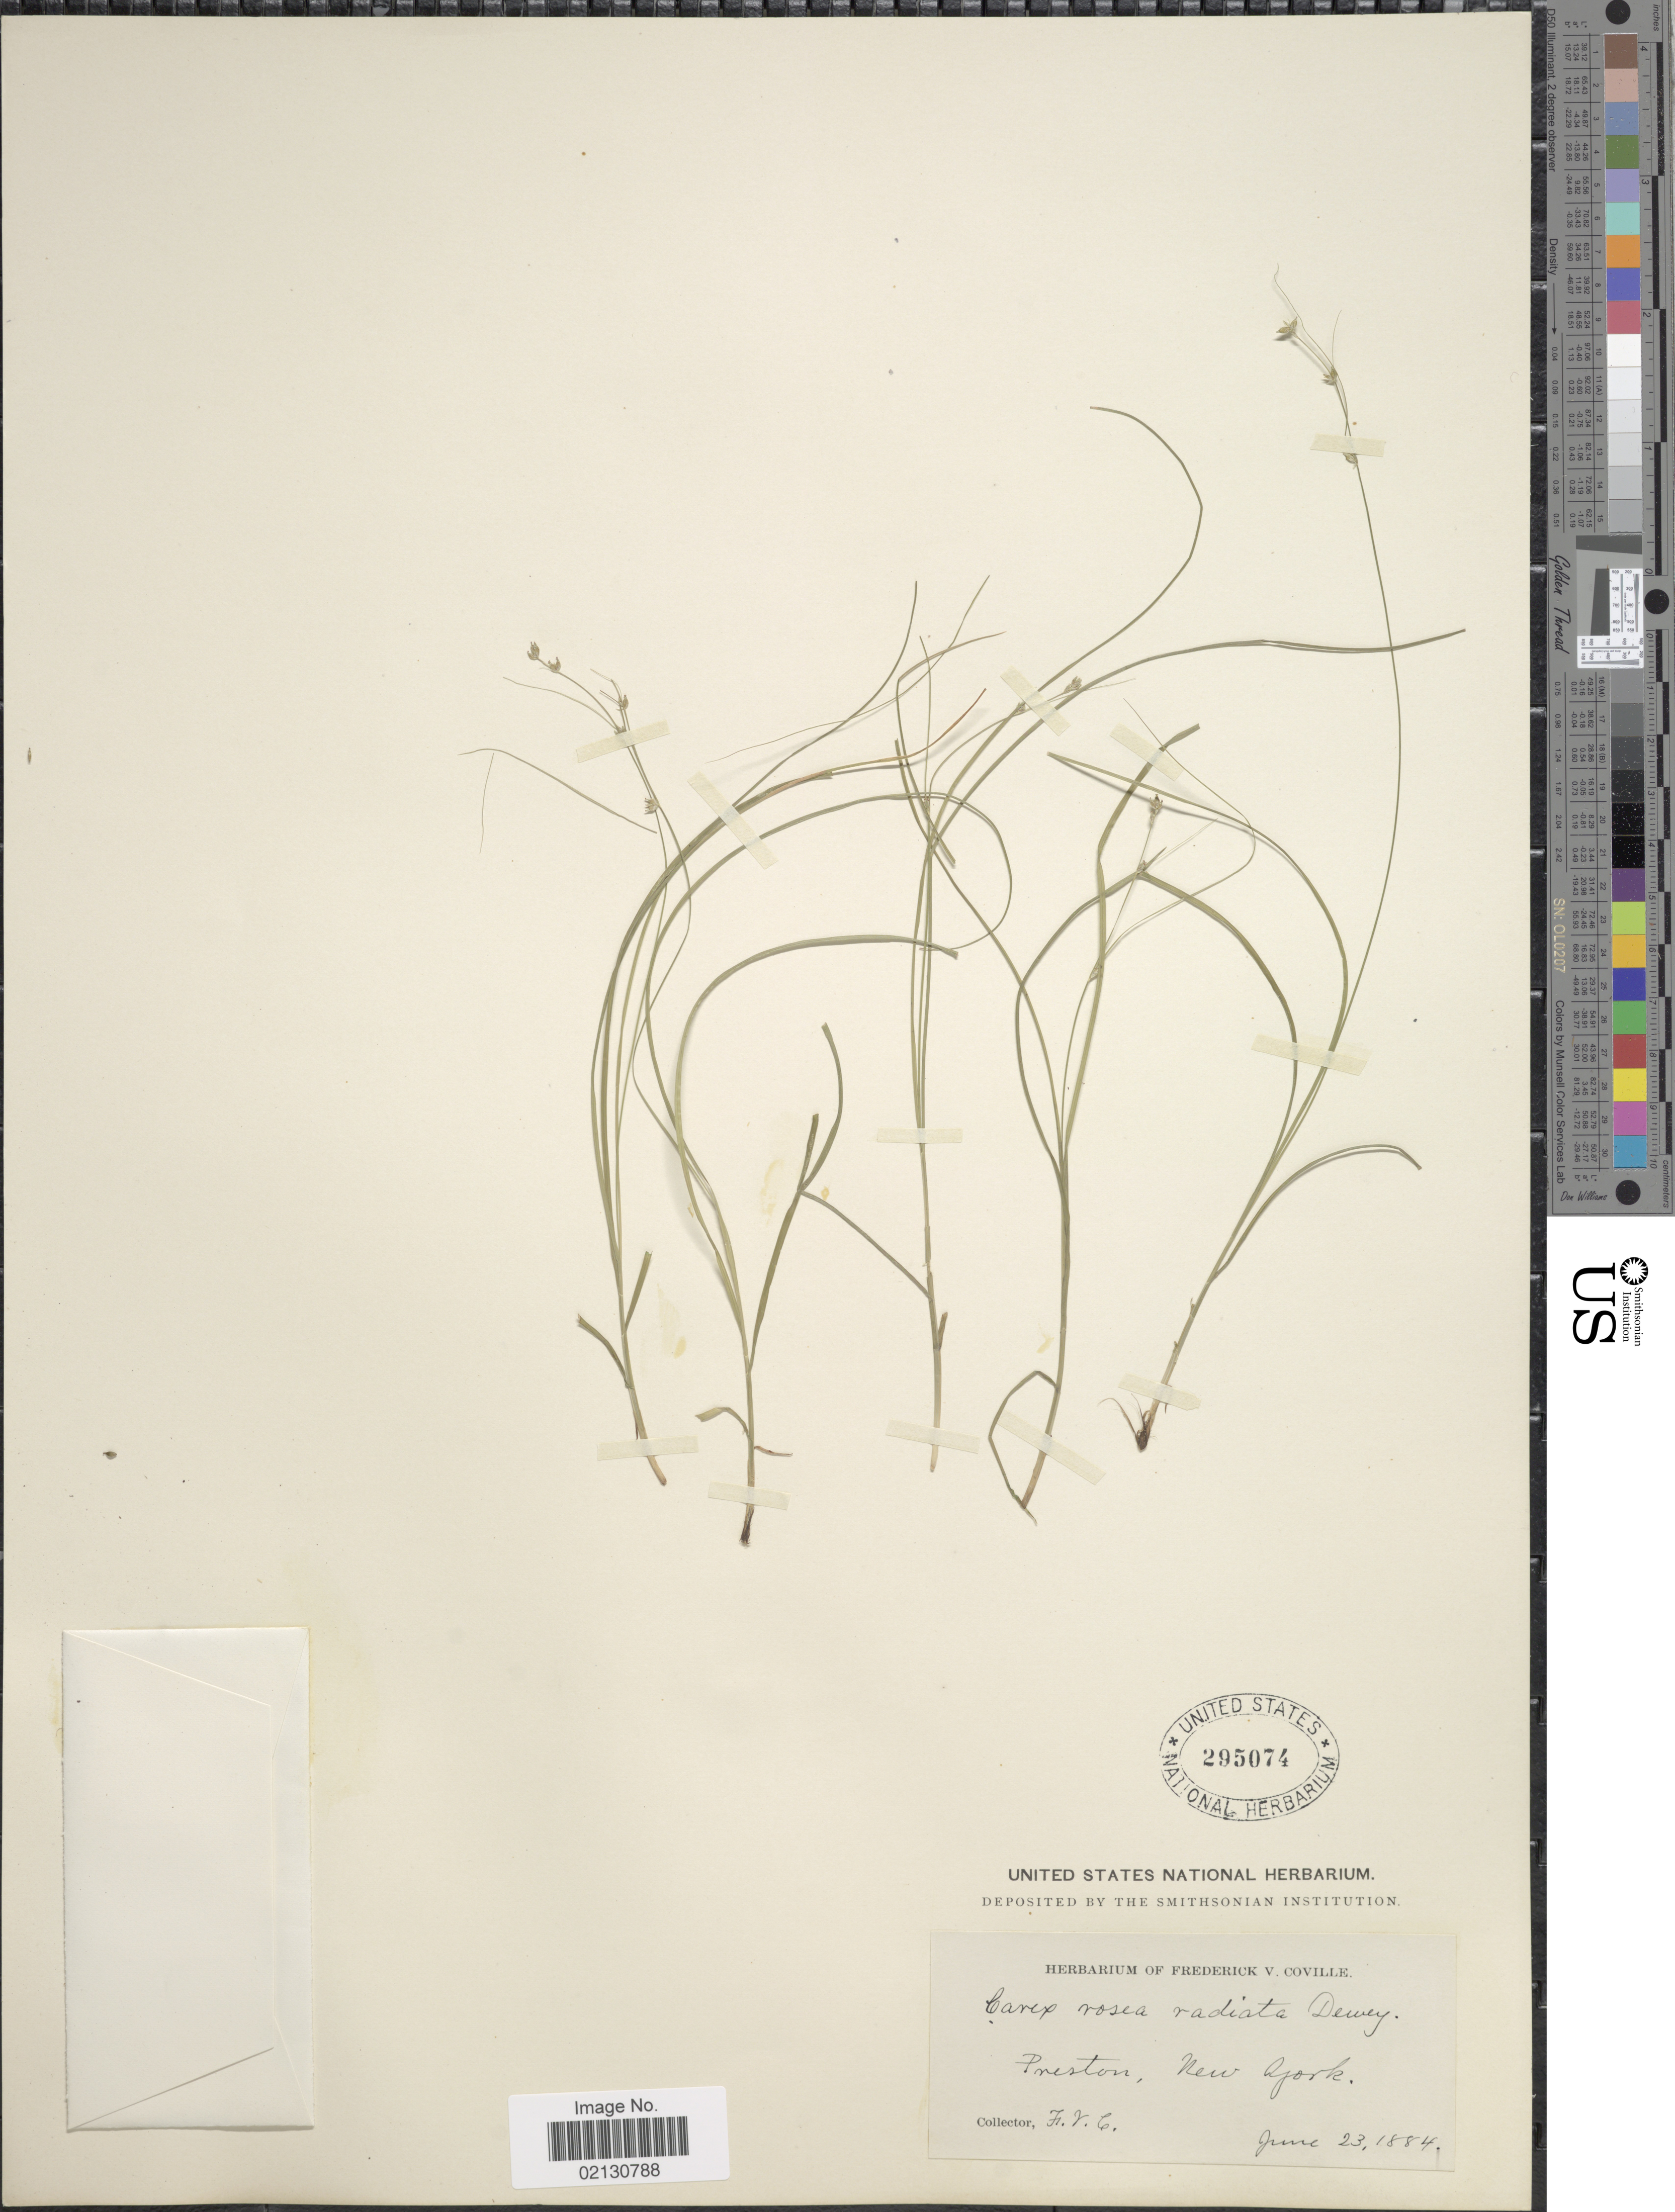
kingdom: Plantae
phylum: Tracheophyta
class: Liliopsida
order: Poales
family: Cyperaceae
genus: Carex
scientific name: Carex radiata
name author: (Wahlenb.) Small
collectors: F. V. Coville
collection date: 1884-06-23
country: United States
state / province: New York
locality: Preston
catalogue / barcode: US 295074